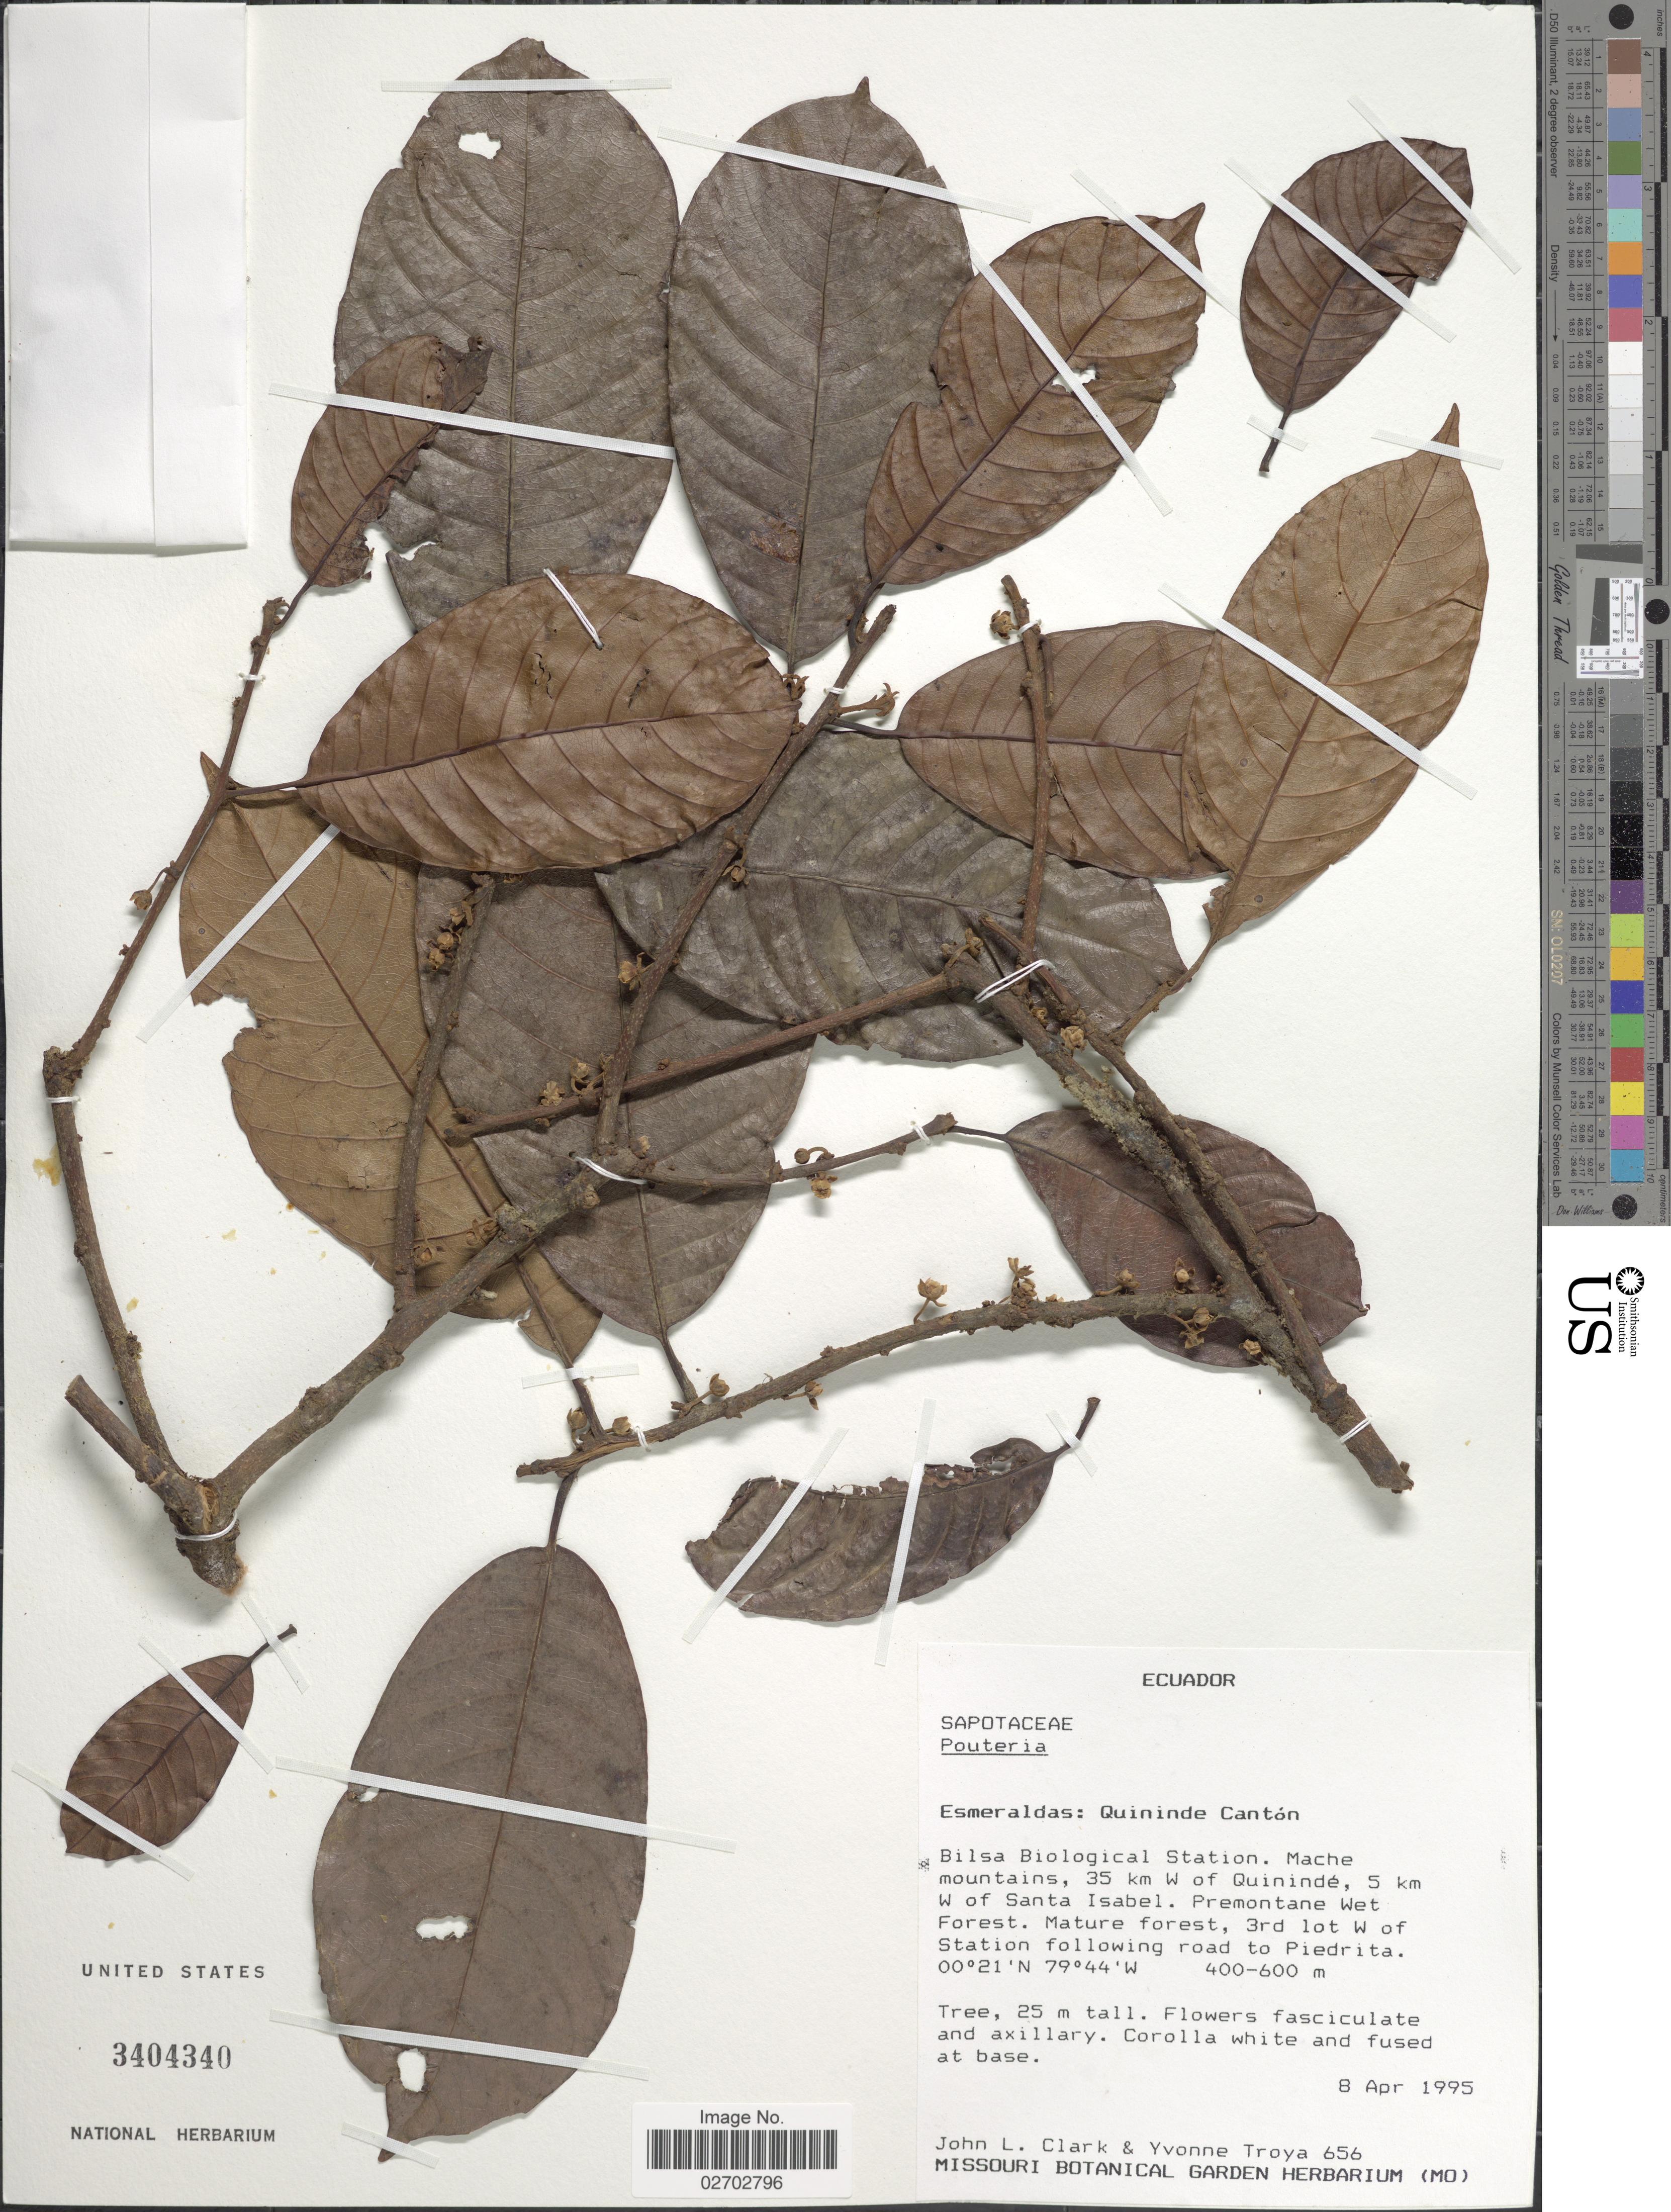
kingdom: Plantae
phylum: Tracheophyta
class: Magnoliopsida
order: Ericales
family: Sapotaceae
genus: Pouteria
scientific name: Pouteria sp.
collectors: J. L. Clark & Y. Troya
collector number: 656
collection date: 1995-04-08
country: Ecuador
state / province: Esmeraldas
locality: Quininde Canton. Bilsa Biological Station. Mache mountains, 35 km W of Quininde, 5 km W of Santa Isabel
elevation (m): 400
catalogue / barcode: US 3404340